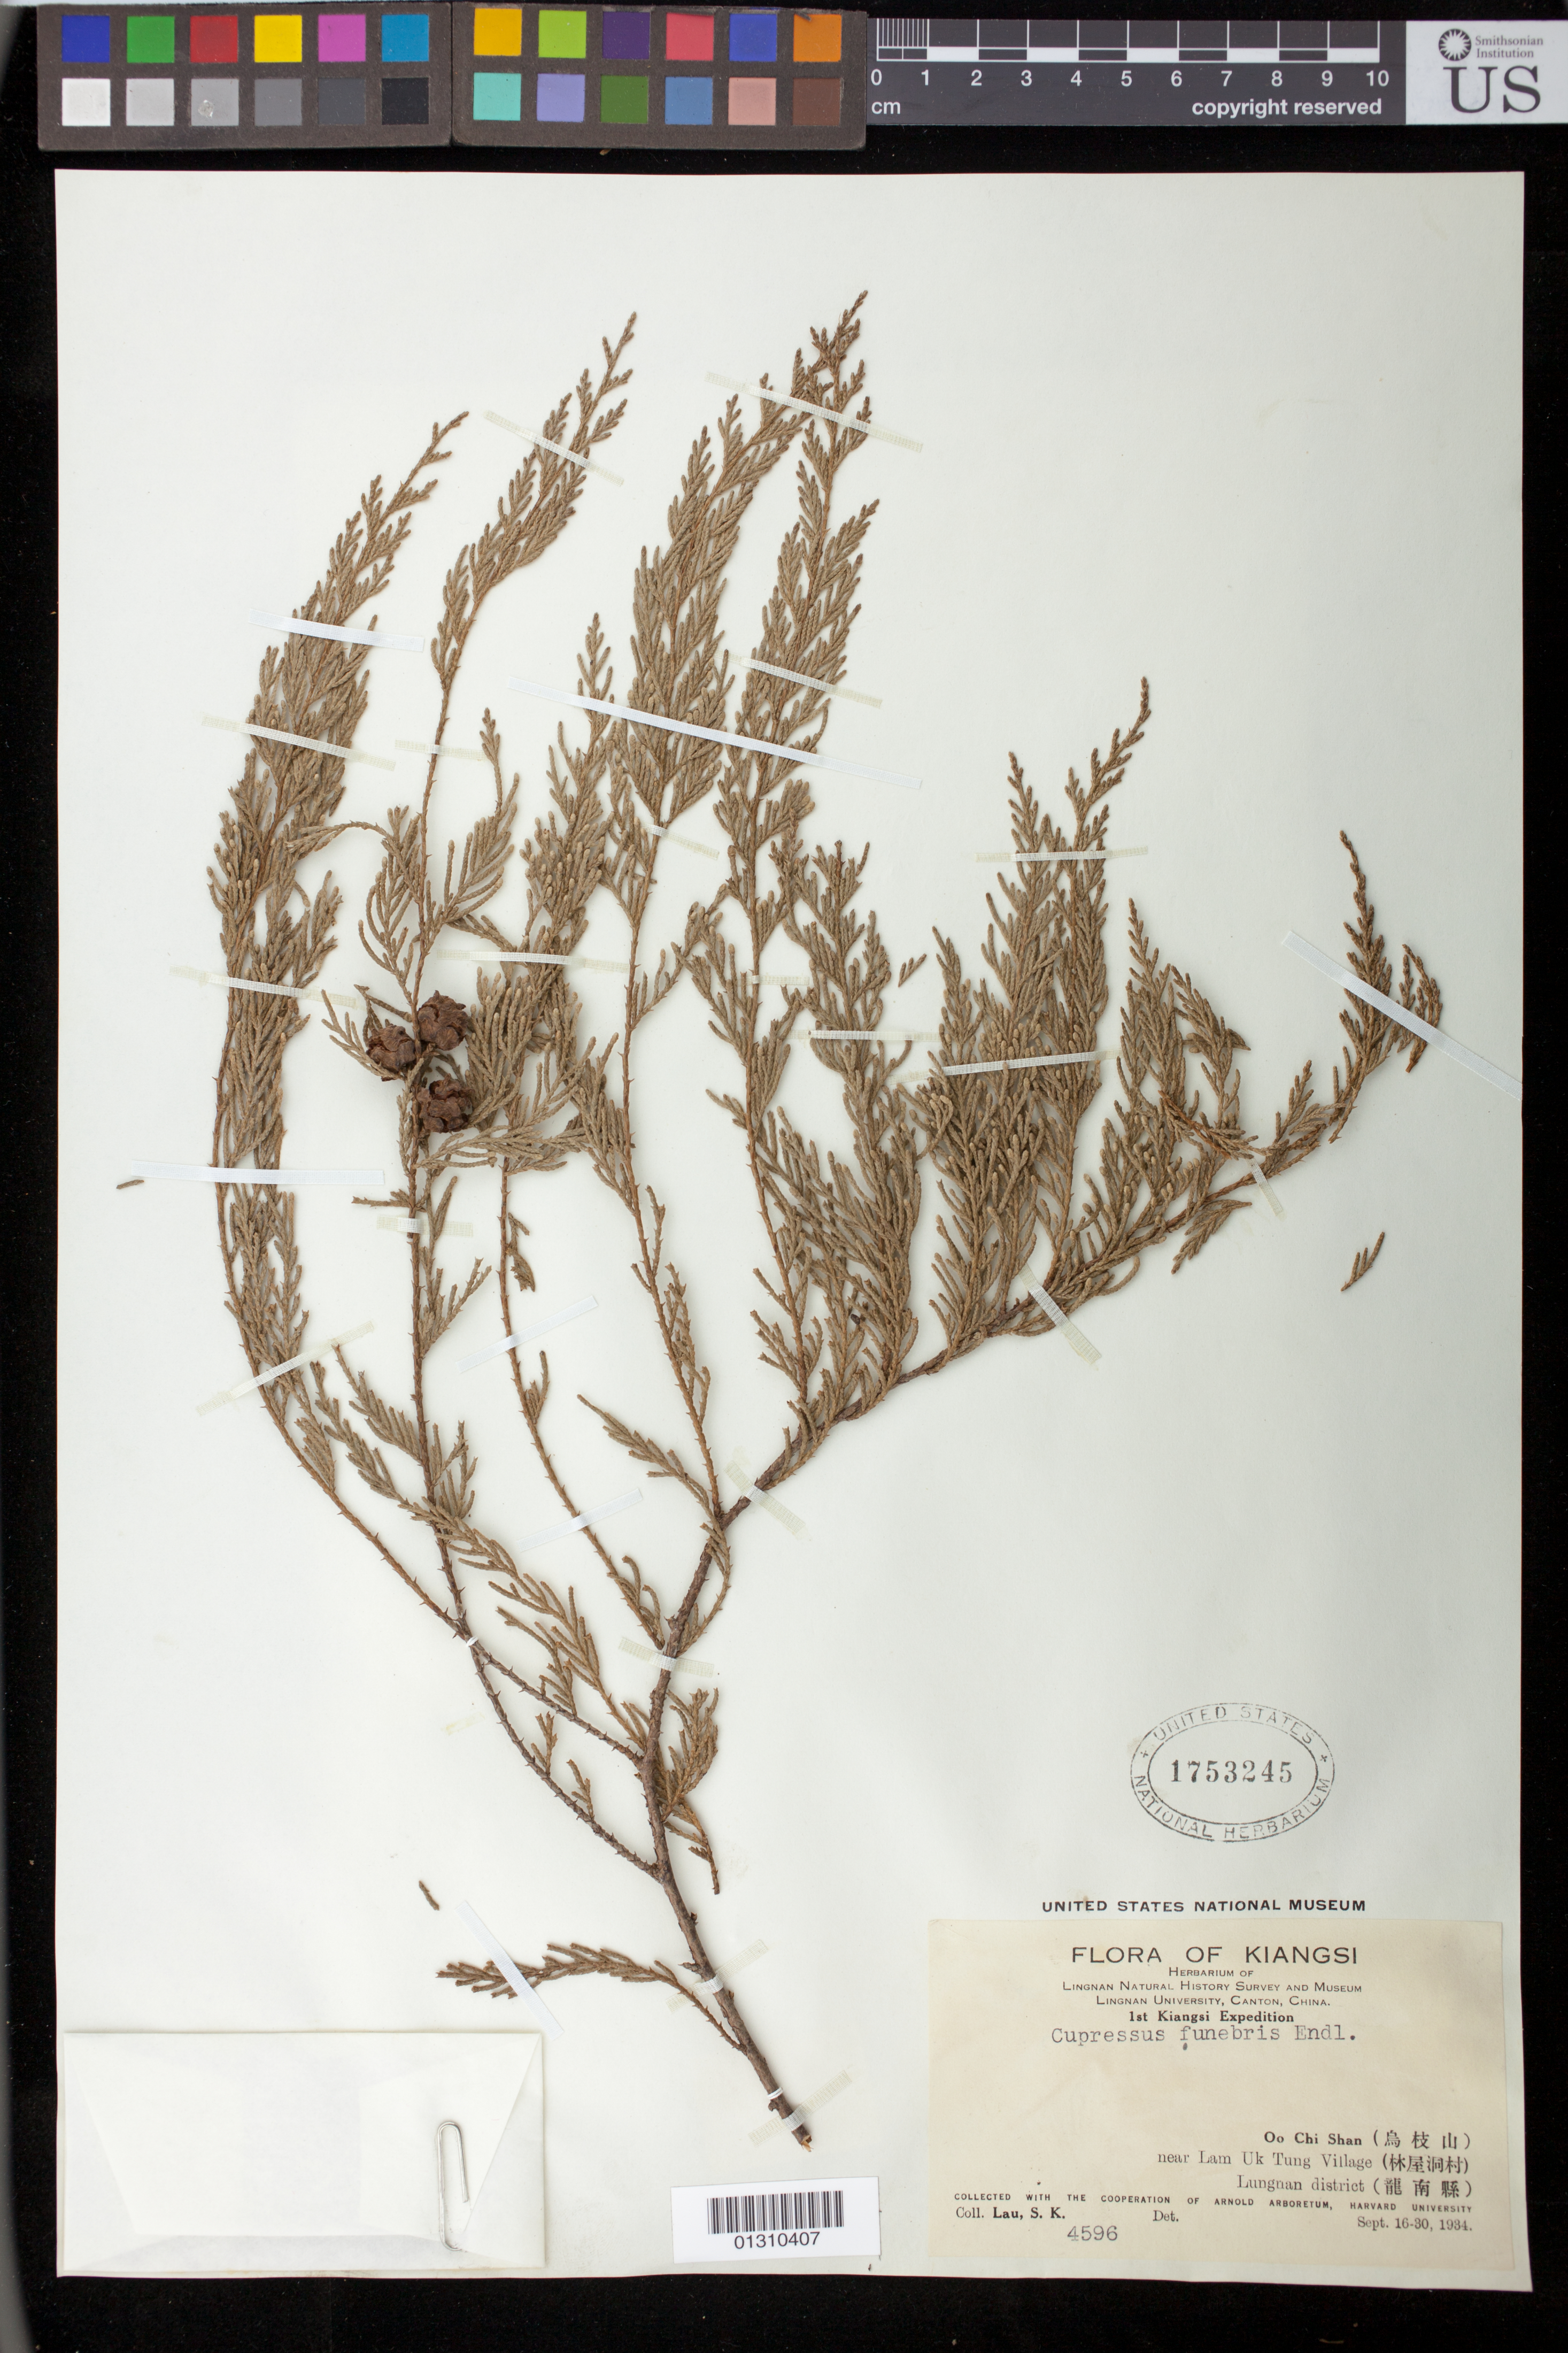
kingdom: Plantae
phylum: Tracheophyta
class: Pinopsida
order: Pinales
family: Cupressaceae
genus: Cupressus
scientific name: Cupressus funebris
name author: Endl.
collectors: S. K. Lau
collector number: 4596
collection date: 1934-09-16/1934-09-30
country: China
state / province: Jiangxi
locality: Kiangsi, Oo Chi Shan, near Lam Uk Tung Village, Lungnan district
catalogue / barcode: US 1753245